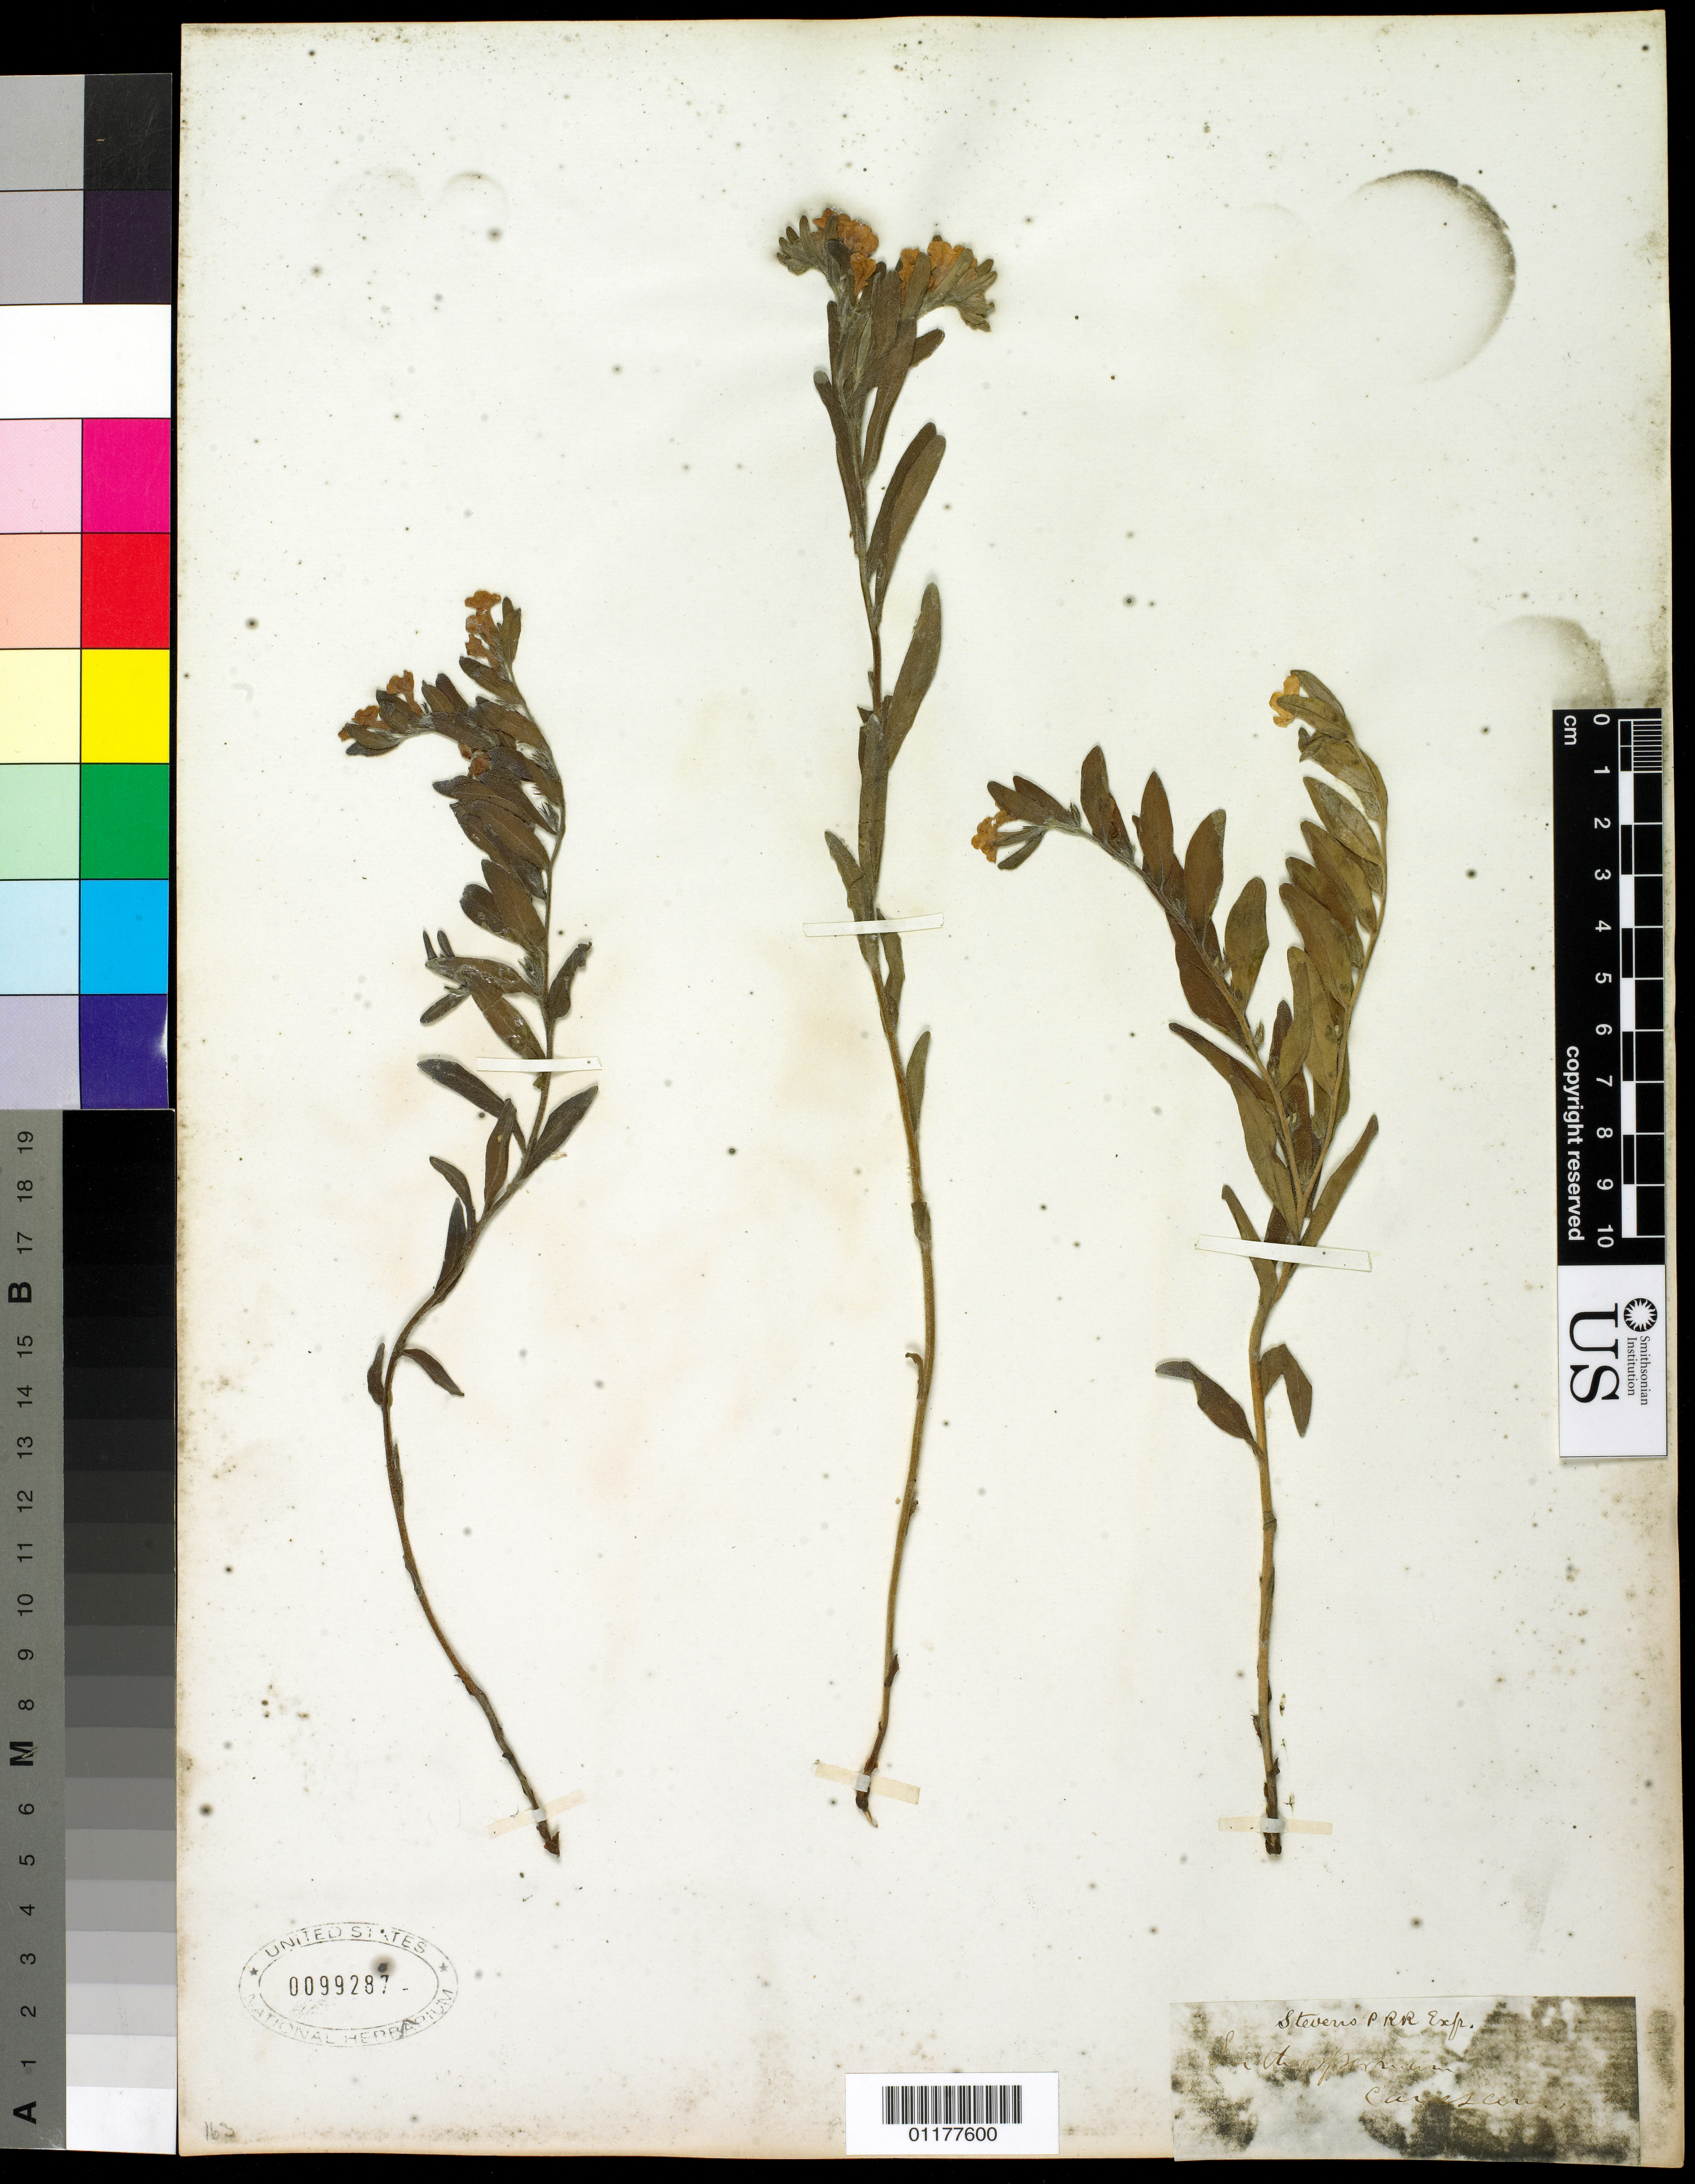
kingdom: Plantae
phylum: Tracheophyta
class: Magnoliopsida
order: Boraginales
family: Boraginaceae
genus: Lithospermum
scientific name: Lithospermum canescens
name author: (Michx.) Lehm.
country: United States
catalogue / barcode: US 99287